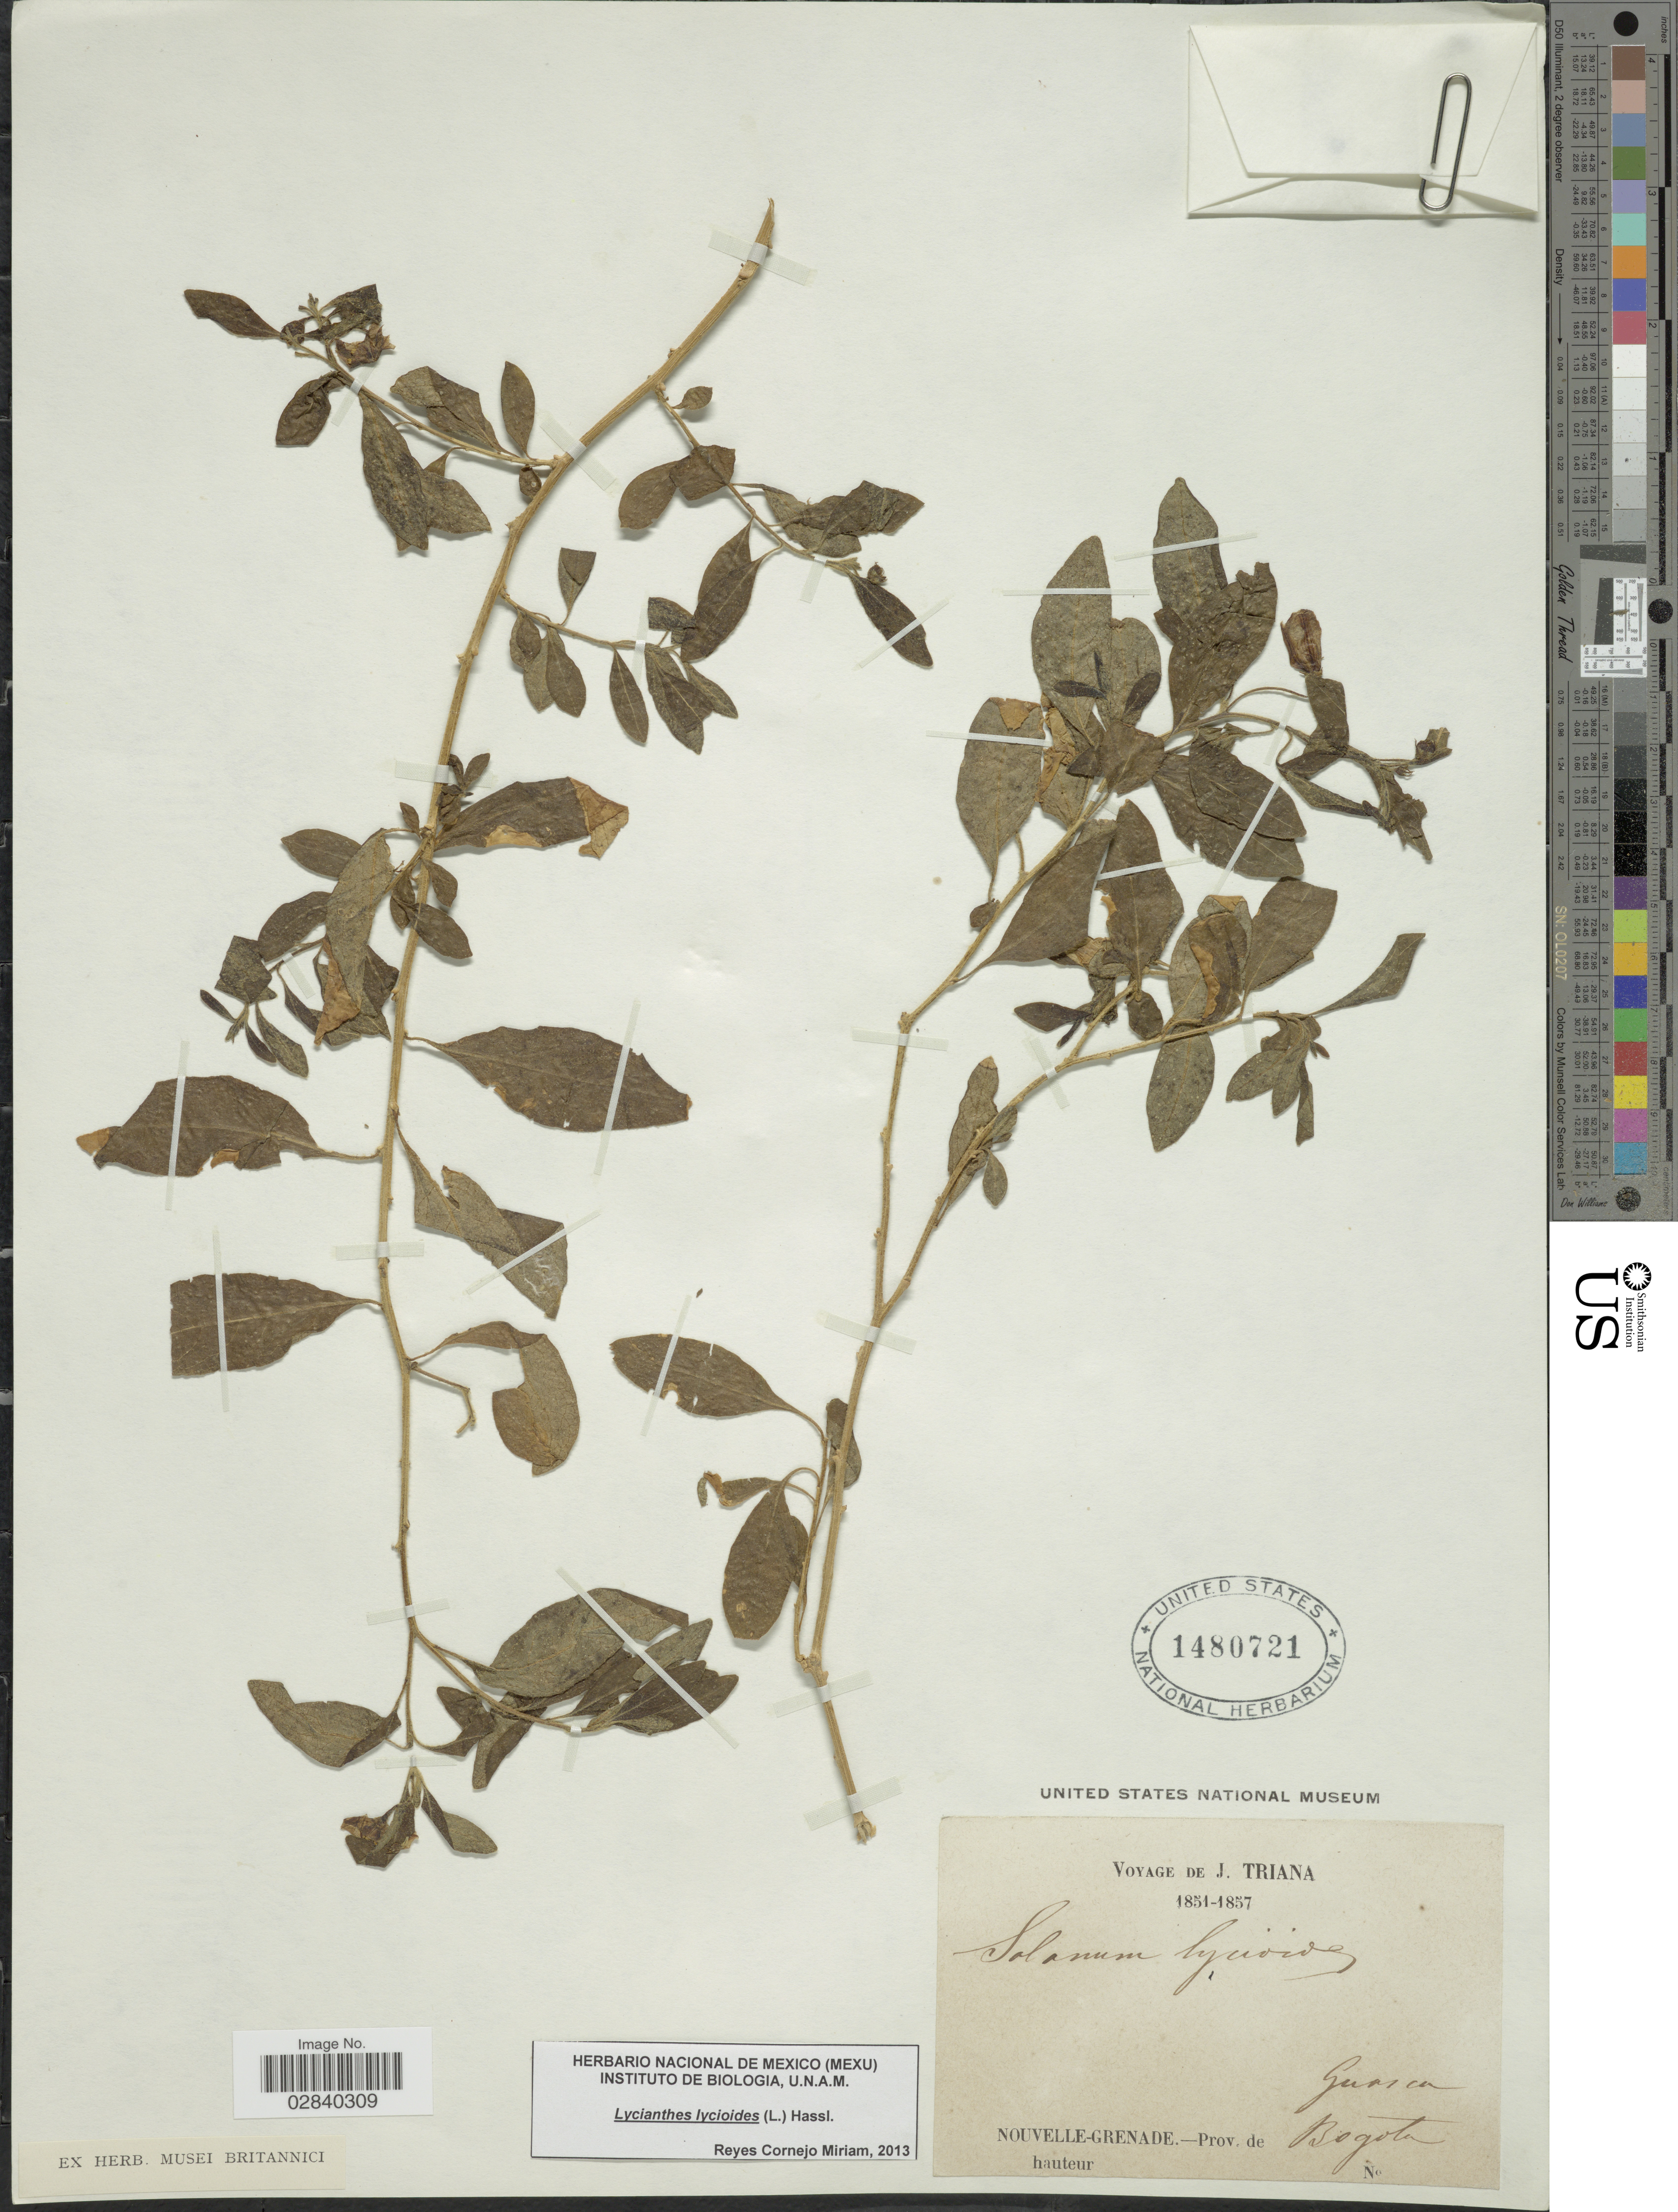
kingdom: Plantae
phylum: Tracheophyta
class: Magnoliopsida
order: Solanales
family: Solanaceae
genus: Lycianthes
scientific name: Lycianthes lycioides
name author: (L.) Hassl.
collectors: J. Triana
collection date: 1854/1857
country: Colombia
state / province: Bogota D.C.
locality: Nouvelle-Grenade,- Prov. de Bogota. Guasca.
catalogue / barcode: US 1480721